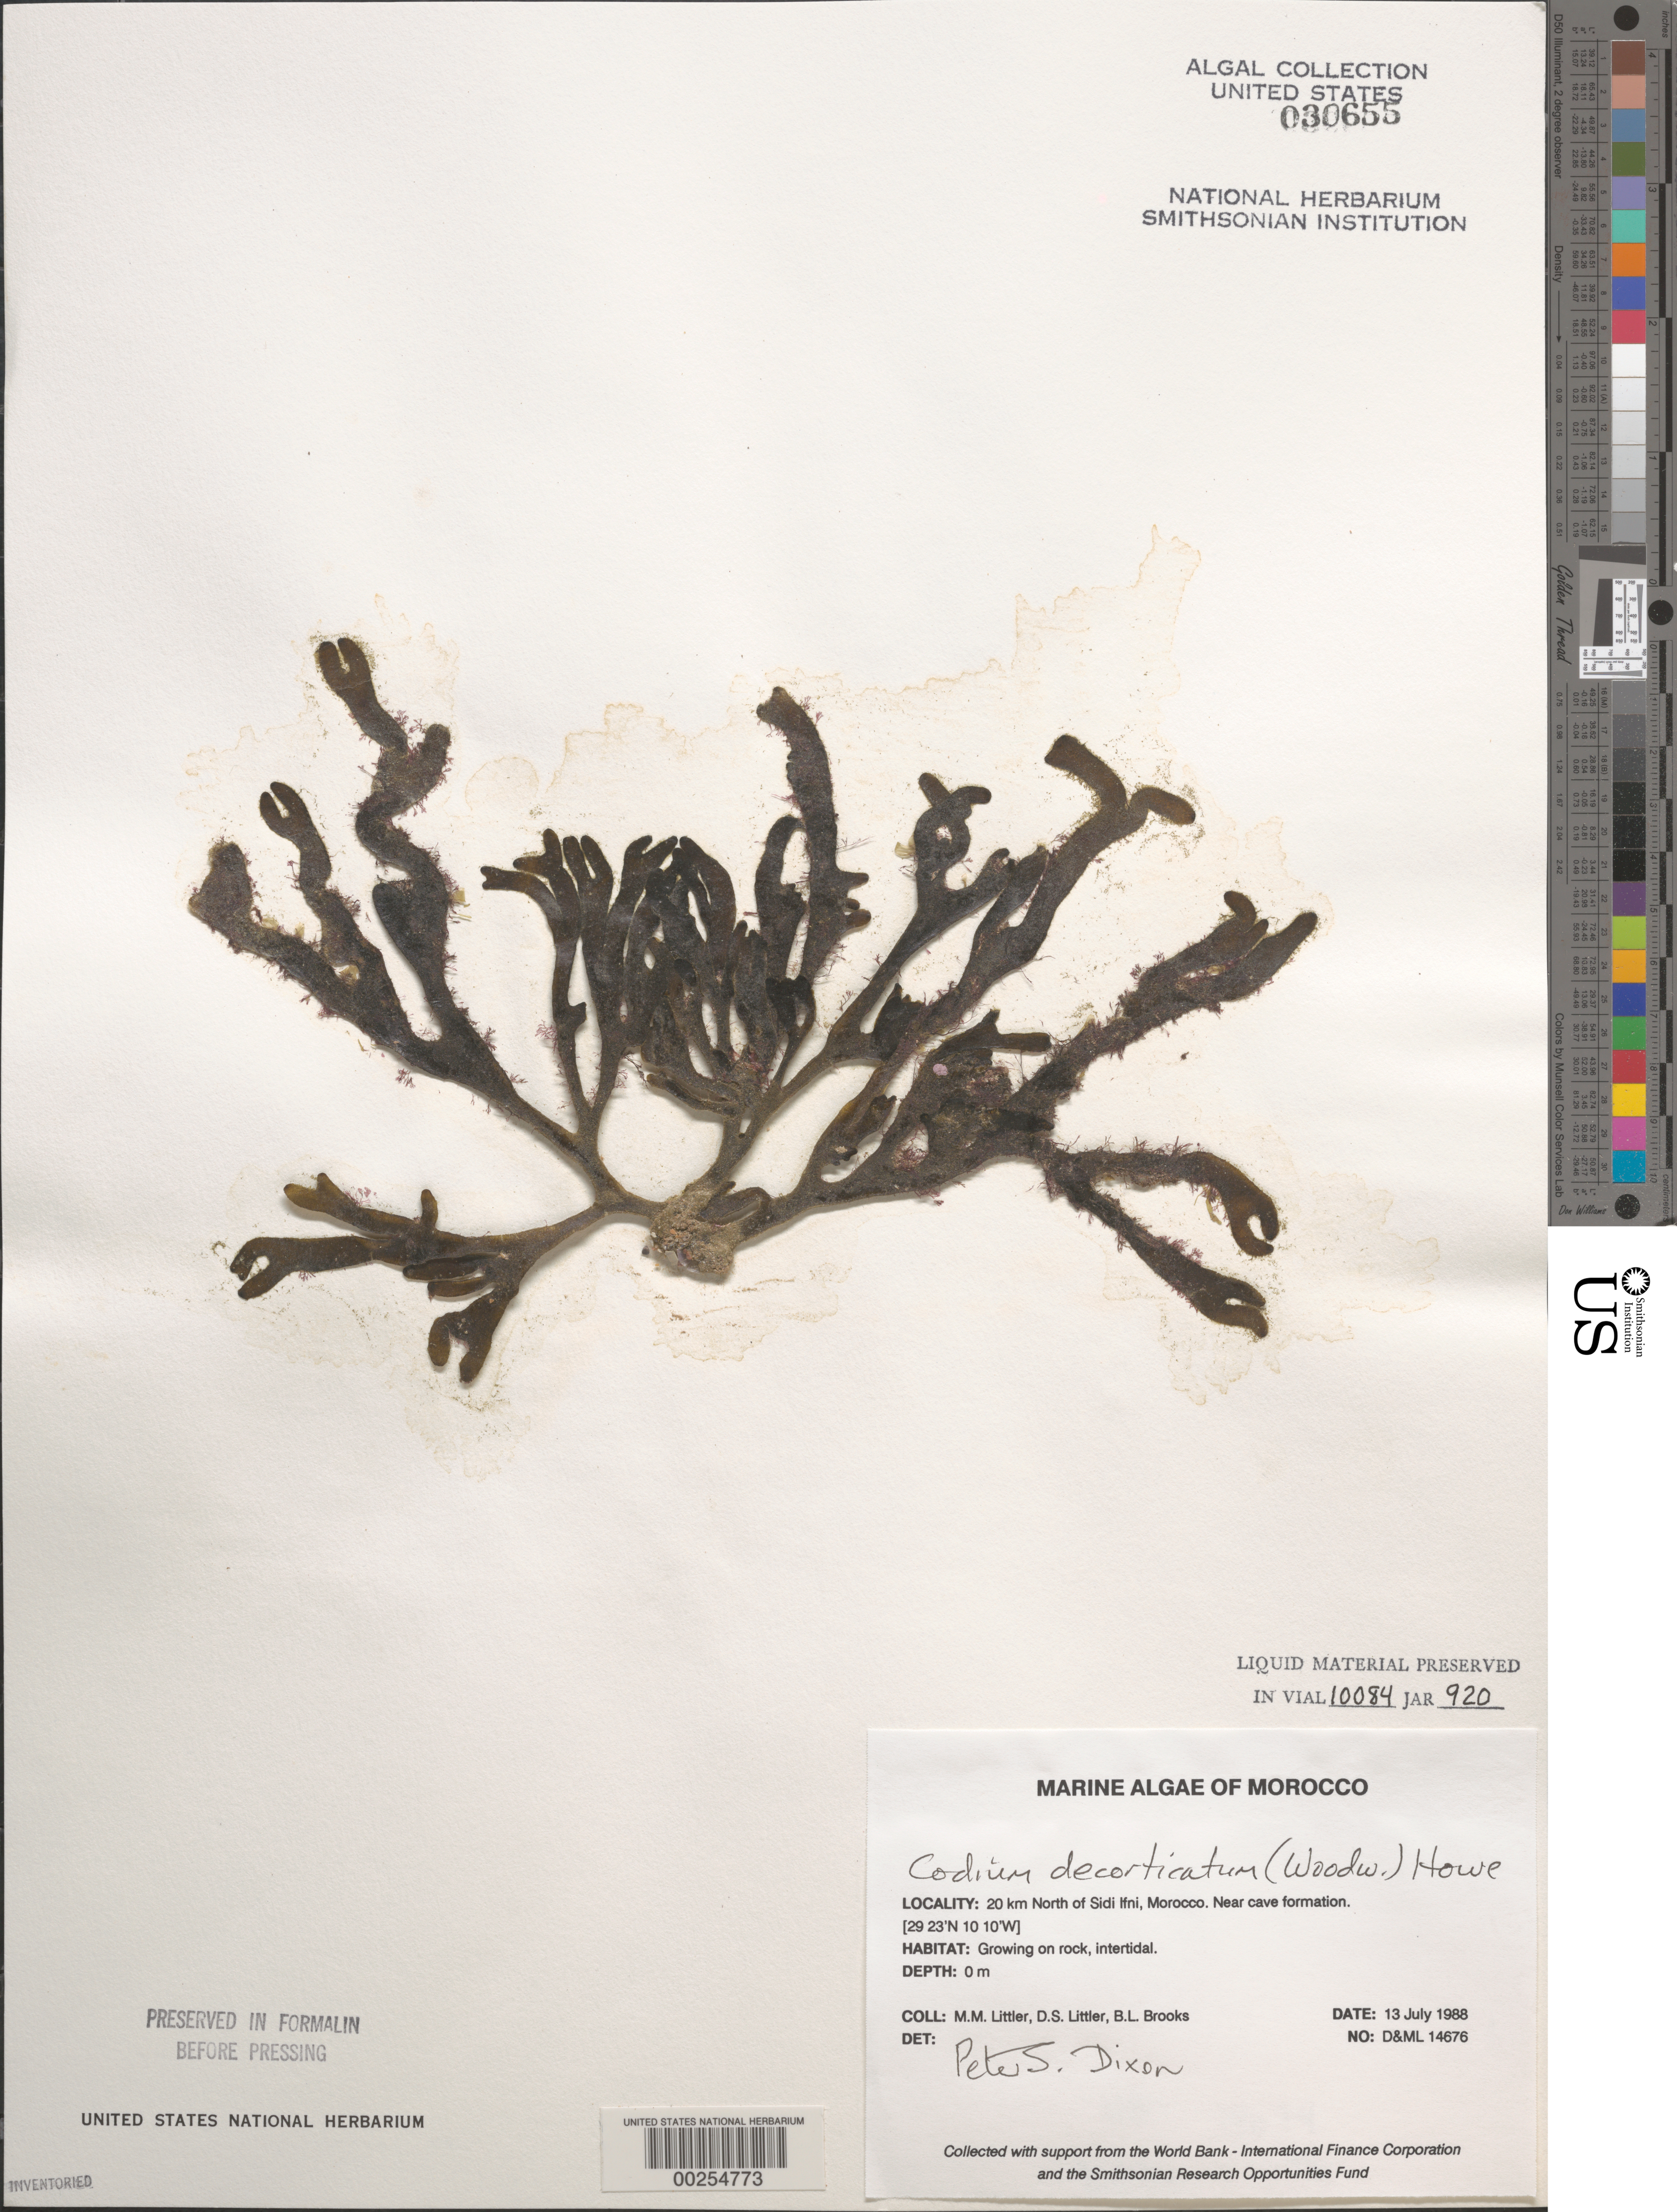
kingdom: Plantae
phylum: Chlorophyta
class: Ulvophyceae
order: Bryopsidales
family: Codiaceae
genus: Codium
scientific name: Codium decorticatum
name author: (Woodw.) M. Howe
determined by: Dixon, P. S.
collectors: M. M. Littler, D. S. Littler & B. Brooks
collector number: D&ML 14676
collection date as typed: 13 Jul 1987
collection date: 1987-07-13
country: Morocco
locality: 20 km north of Sidi Ifni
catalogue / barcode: US 30655